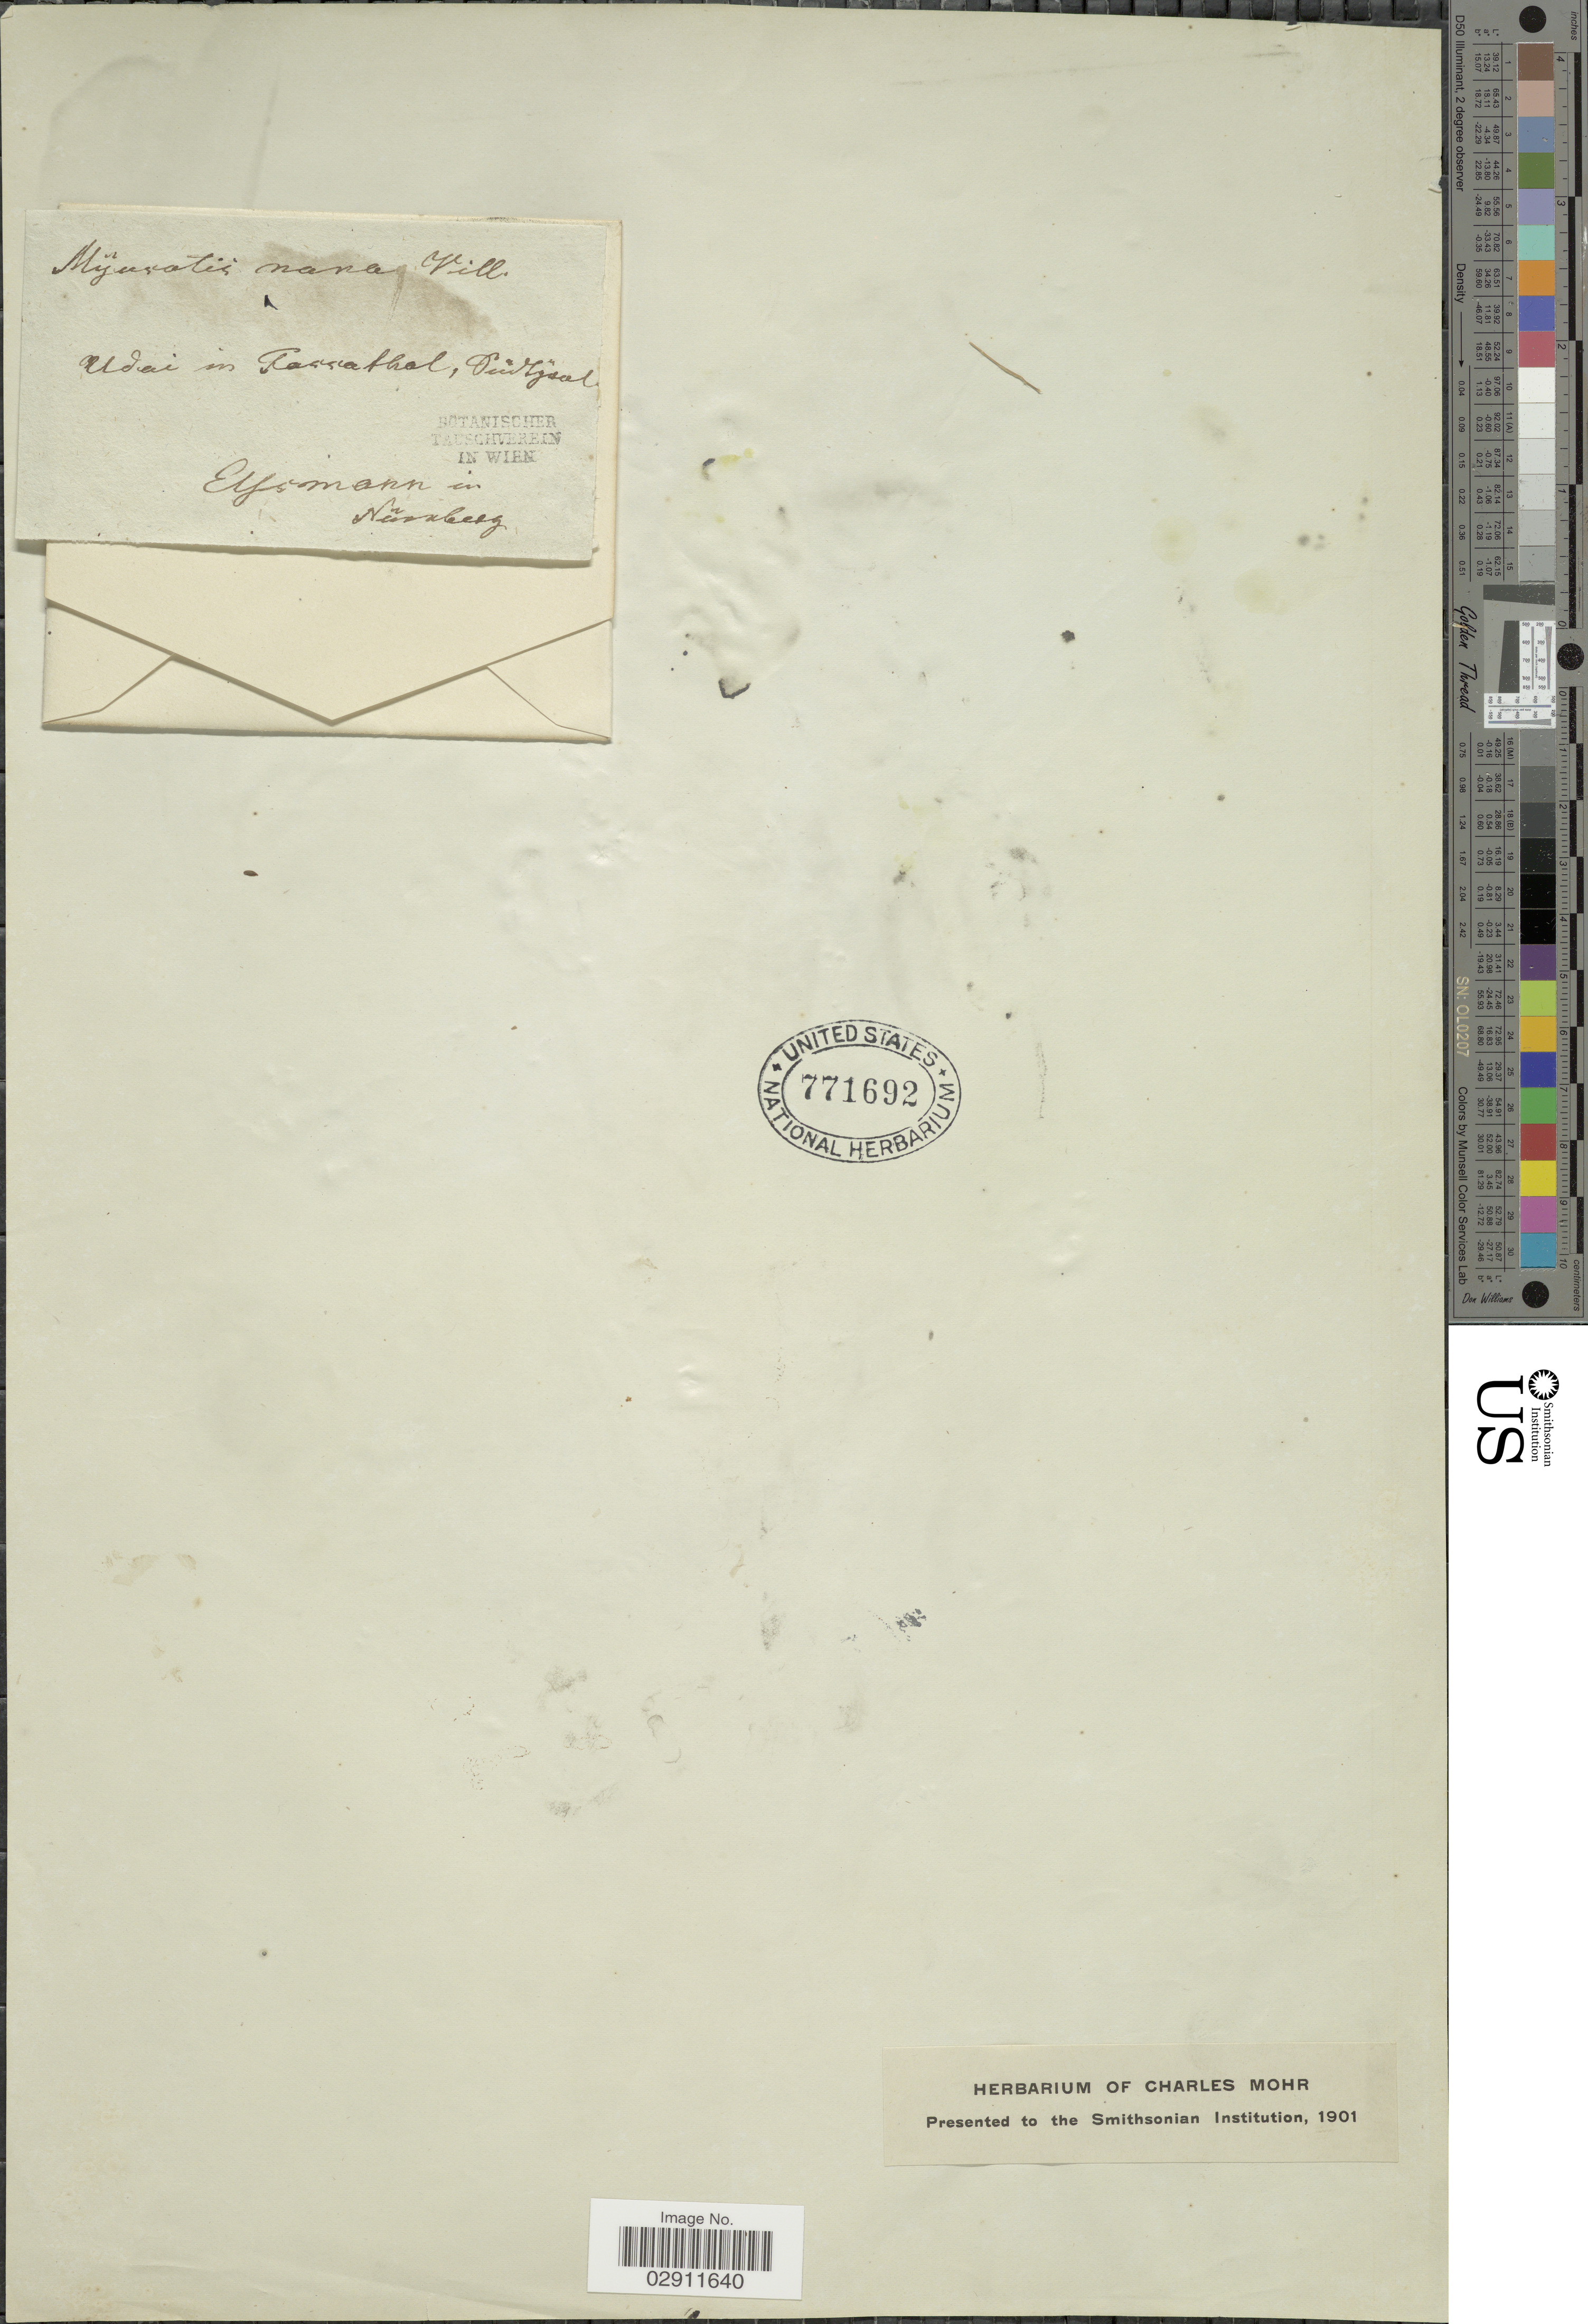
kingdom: Plantae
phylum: Tracheophyta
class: Magnoliopsida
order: Boraginales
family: Boraginaceae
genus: Myosotis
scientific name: Myosotis nana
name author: L.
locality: Udai in Farrathal [interpreted], Pudzaal [interpreted], Elfomann [interpreted] in Nurnberg.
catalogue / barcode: US 771692